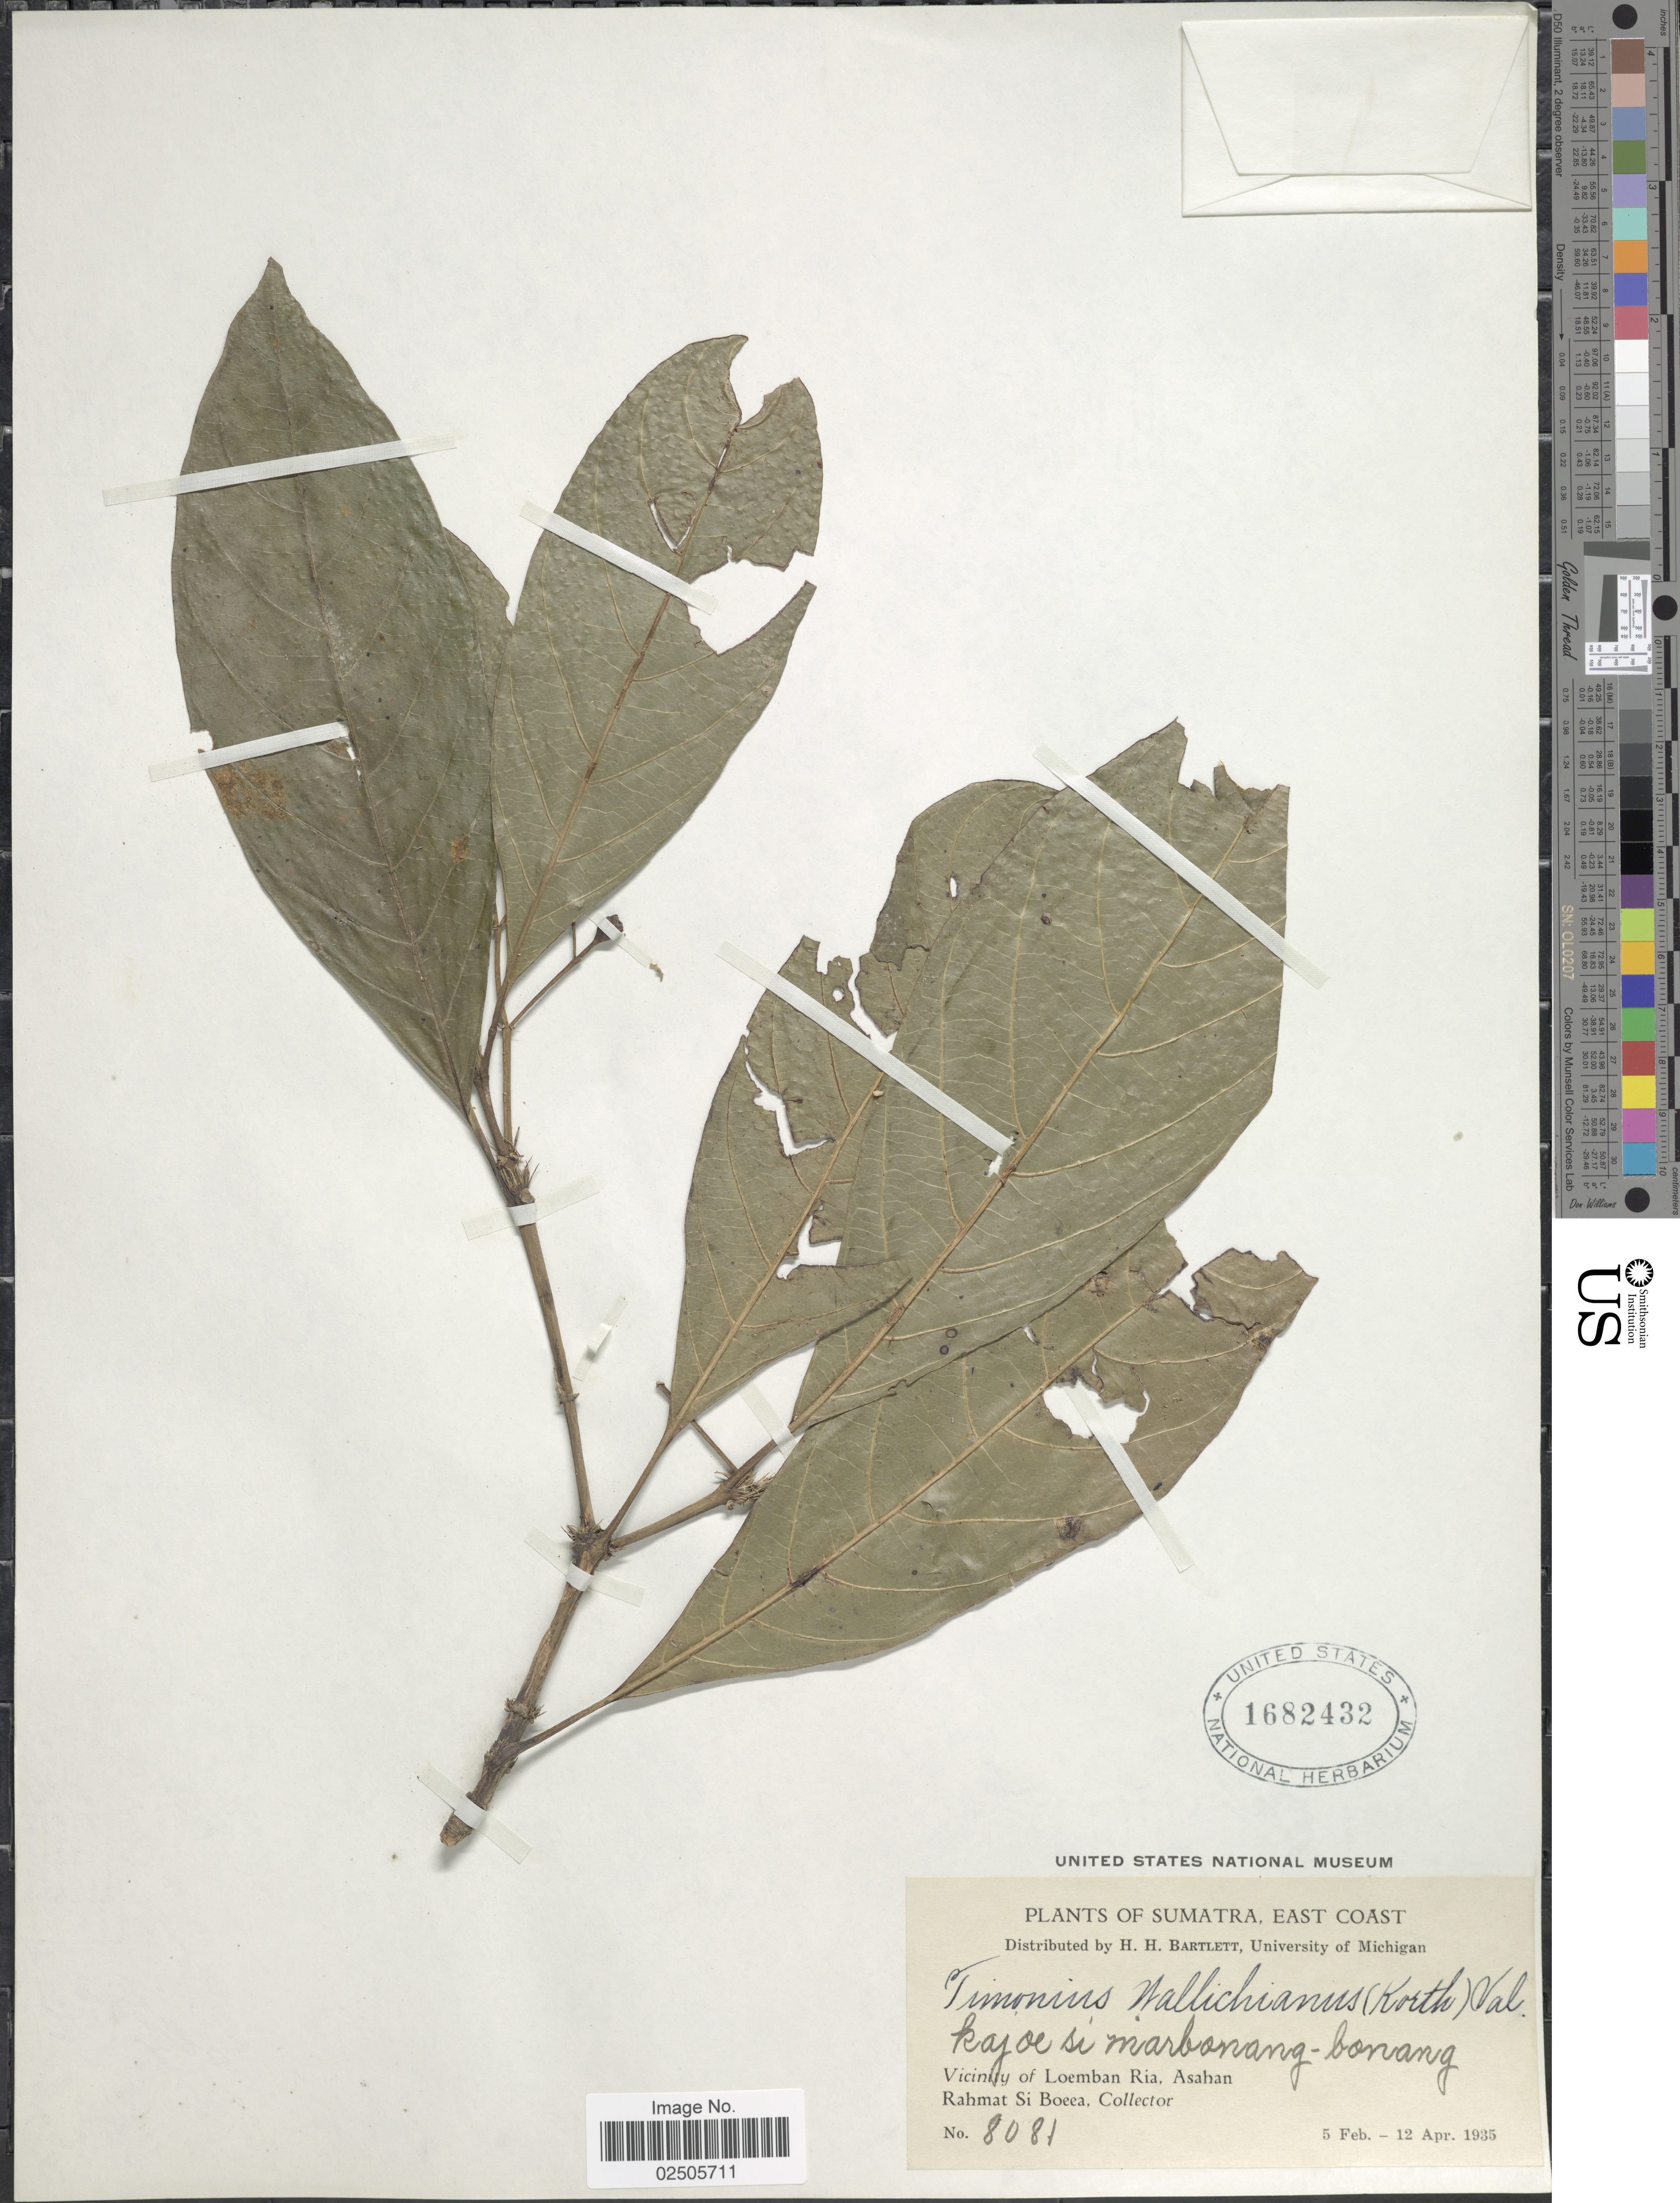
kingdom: Plantae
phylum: Tracheophyta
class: Magnoliopsida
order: Gentianales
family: Rubiaceae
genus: Timonius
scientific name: Timonius wallichianus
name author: Valeton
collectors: Rahmat Si Boeea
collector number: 8081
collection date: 1935-02-05/1935-04-12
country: Indonesia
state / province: Sumatra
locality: East Coast, Vicinity of Loemban Ria, Asahan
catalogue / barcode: US 1682432